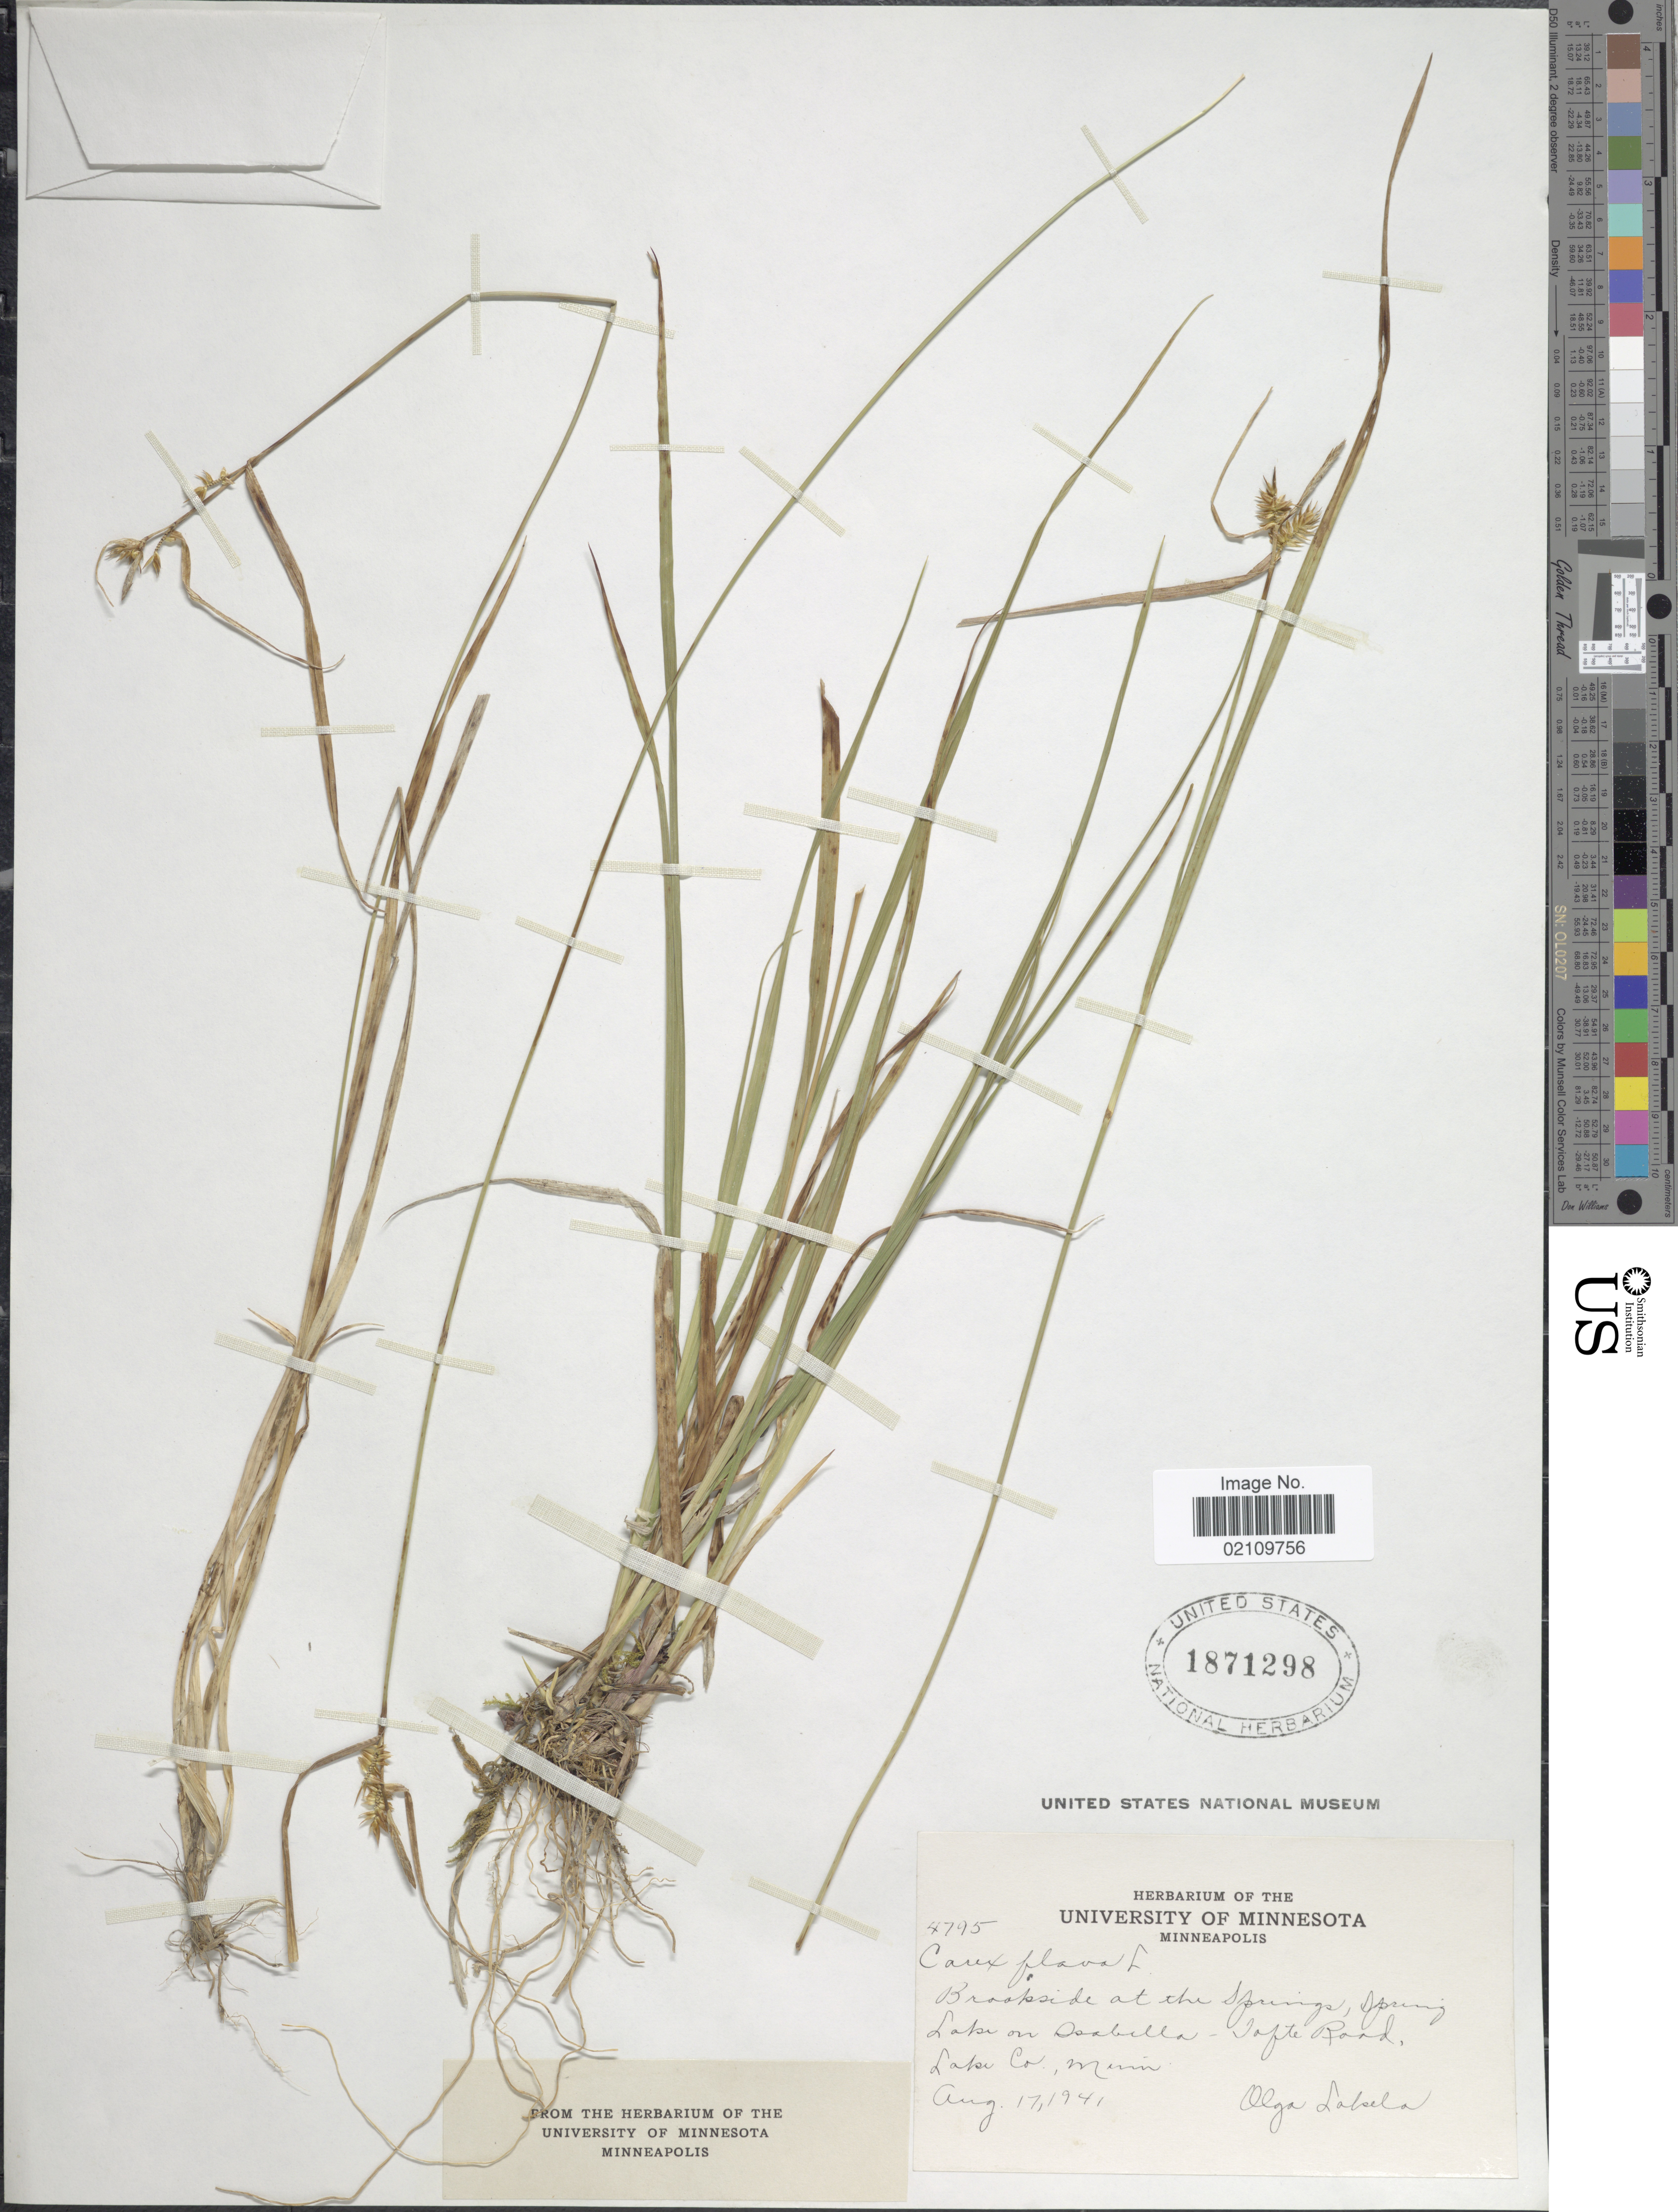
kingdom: Plantae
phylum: Tracheophyta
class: Liliopsida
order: Poales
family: Cyperaceae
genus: Carex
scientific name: Carex flava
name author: L.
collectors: O. K. Lakela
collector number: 4795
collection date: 1941-08-17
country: United States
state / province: Minnesota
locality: At the springs, Spring Lake on Isabella - Tafte Road, Lake Co.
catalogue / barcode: US 1871298